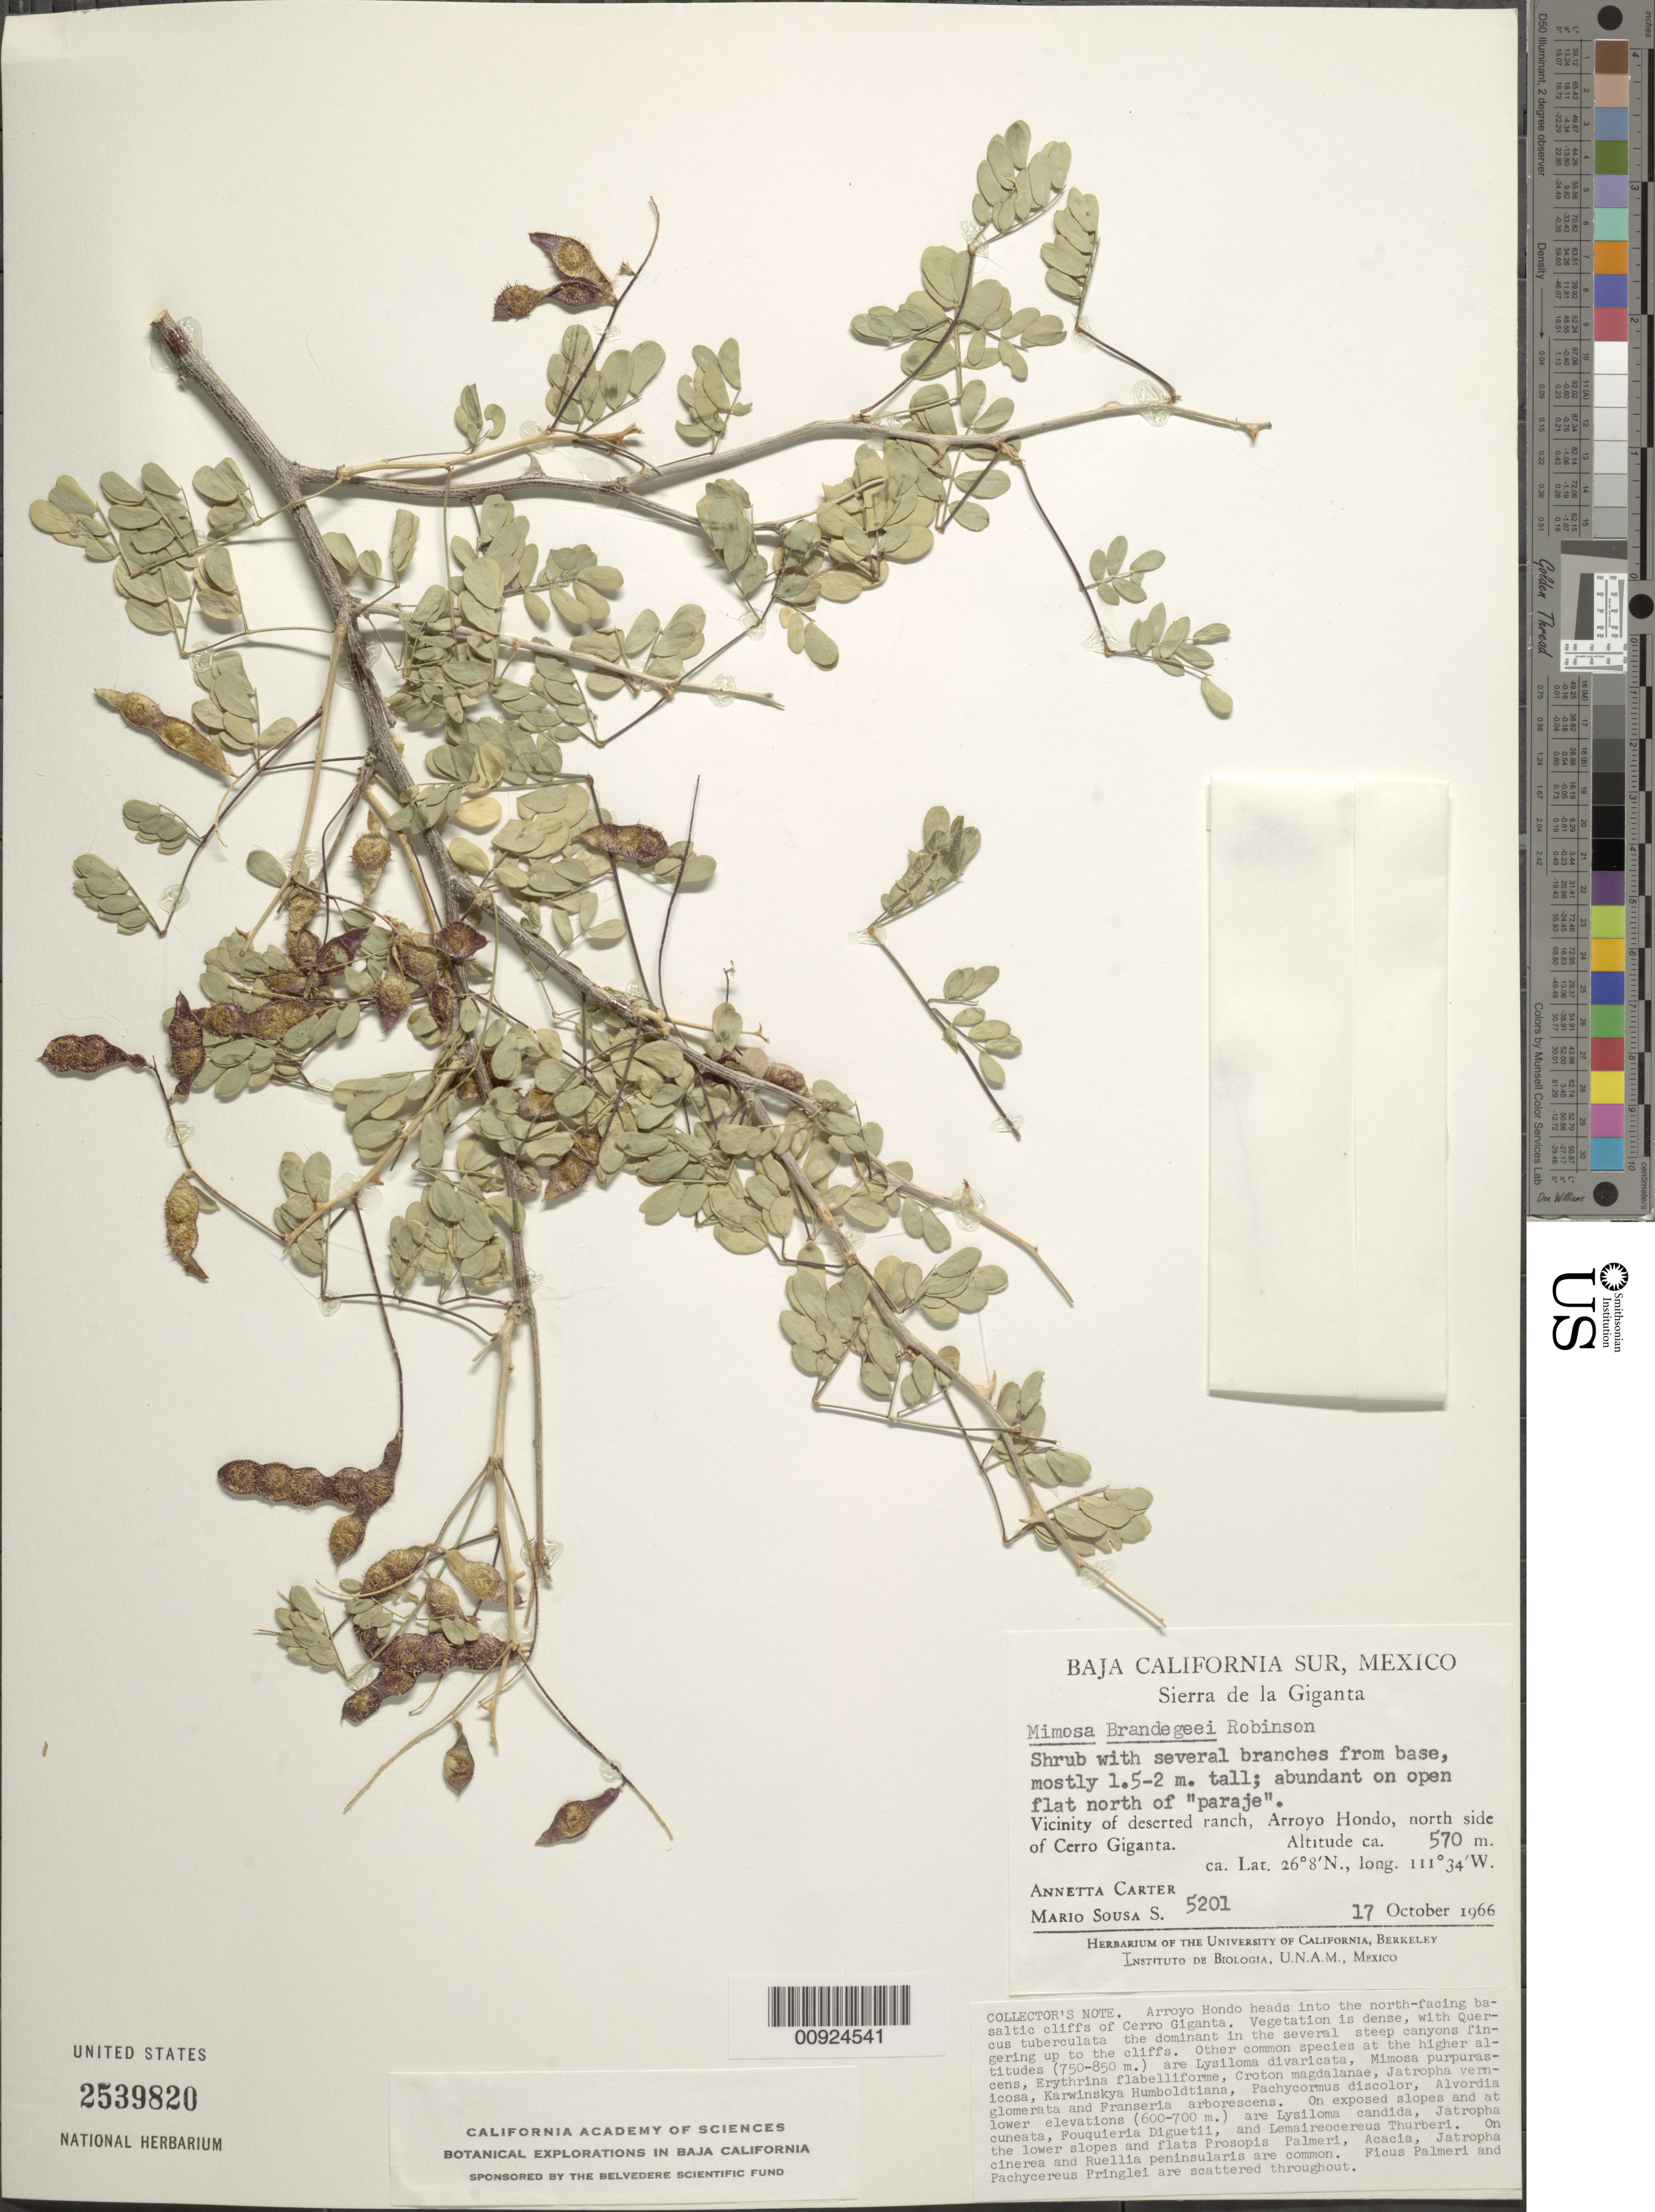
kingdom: Plantae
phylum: Tracheophyta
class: Magnoliopsida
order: Fabales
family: Fabaceae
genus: Mimosa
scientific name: Mimosa brandegei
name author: B.L. Rob.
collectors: A. Carter & M. Sousa S.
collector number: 5201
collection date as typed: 17 Oct 1966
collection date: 1966-10-17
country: Mexico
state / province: Baja California Sur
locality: Vicinity of deserted ranch, Arroyo Hondo, north side of Cerro Giganta. Sierra de la Giganta, Baja California Sur.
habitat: Abundant on open flat north of "paraje".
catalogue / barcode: US 2539820